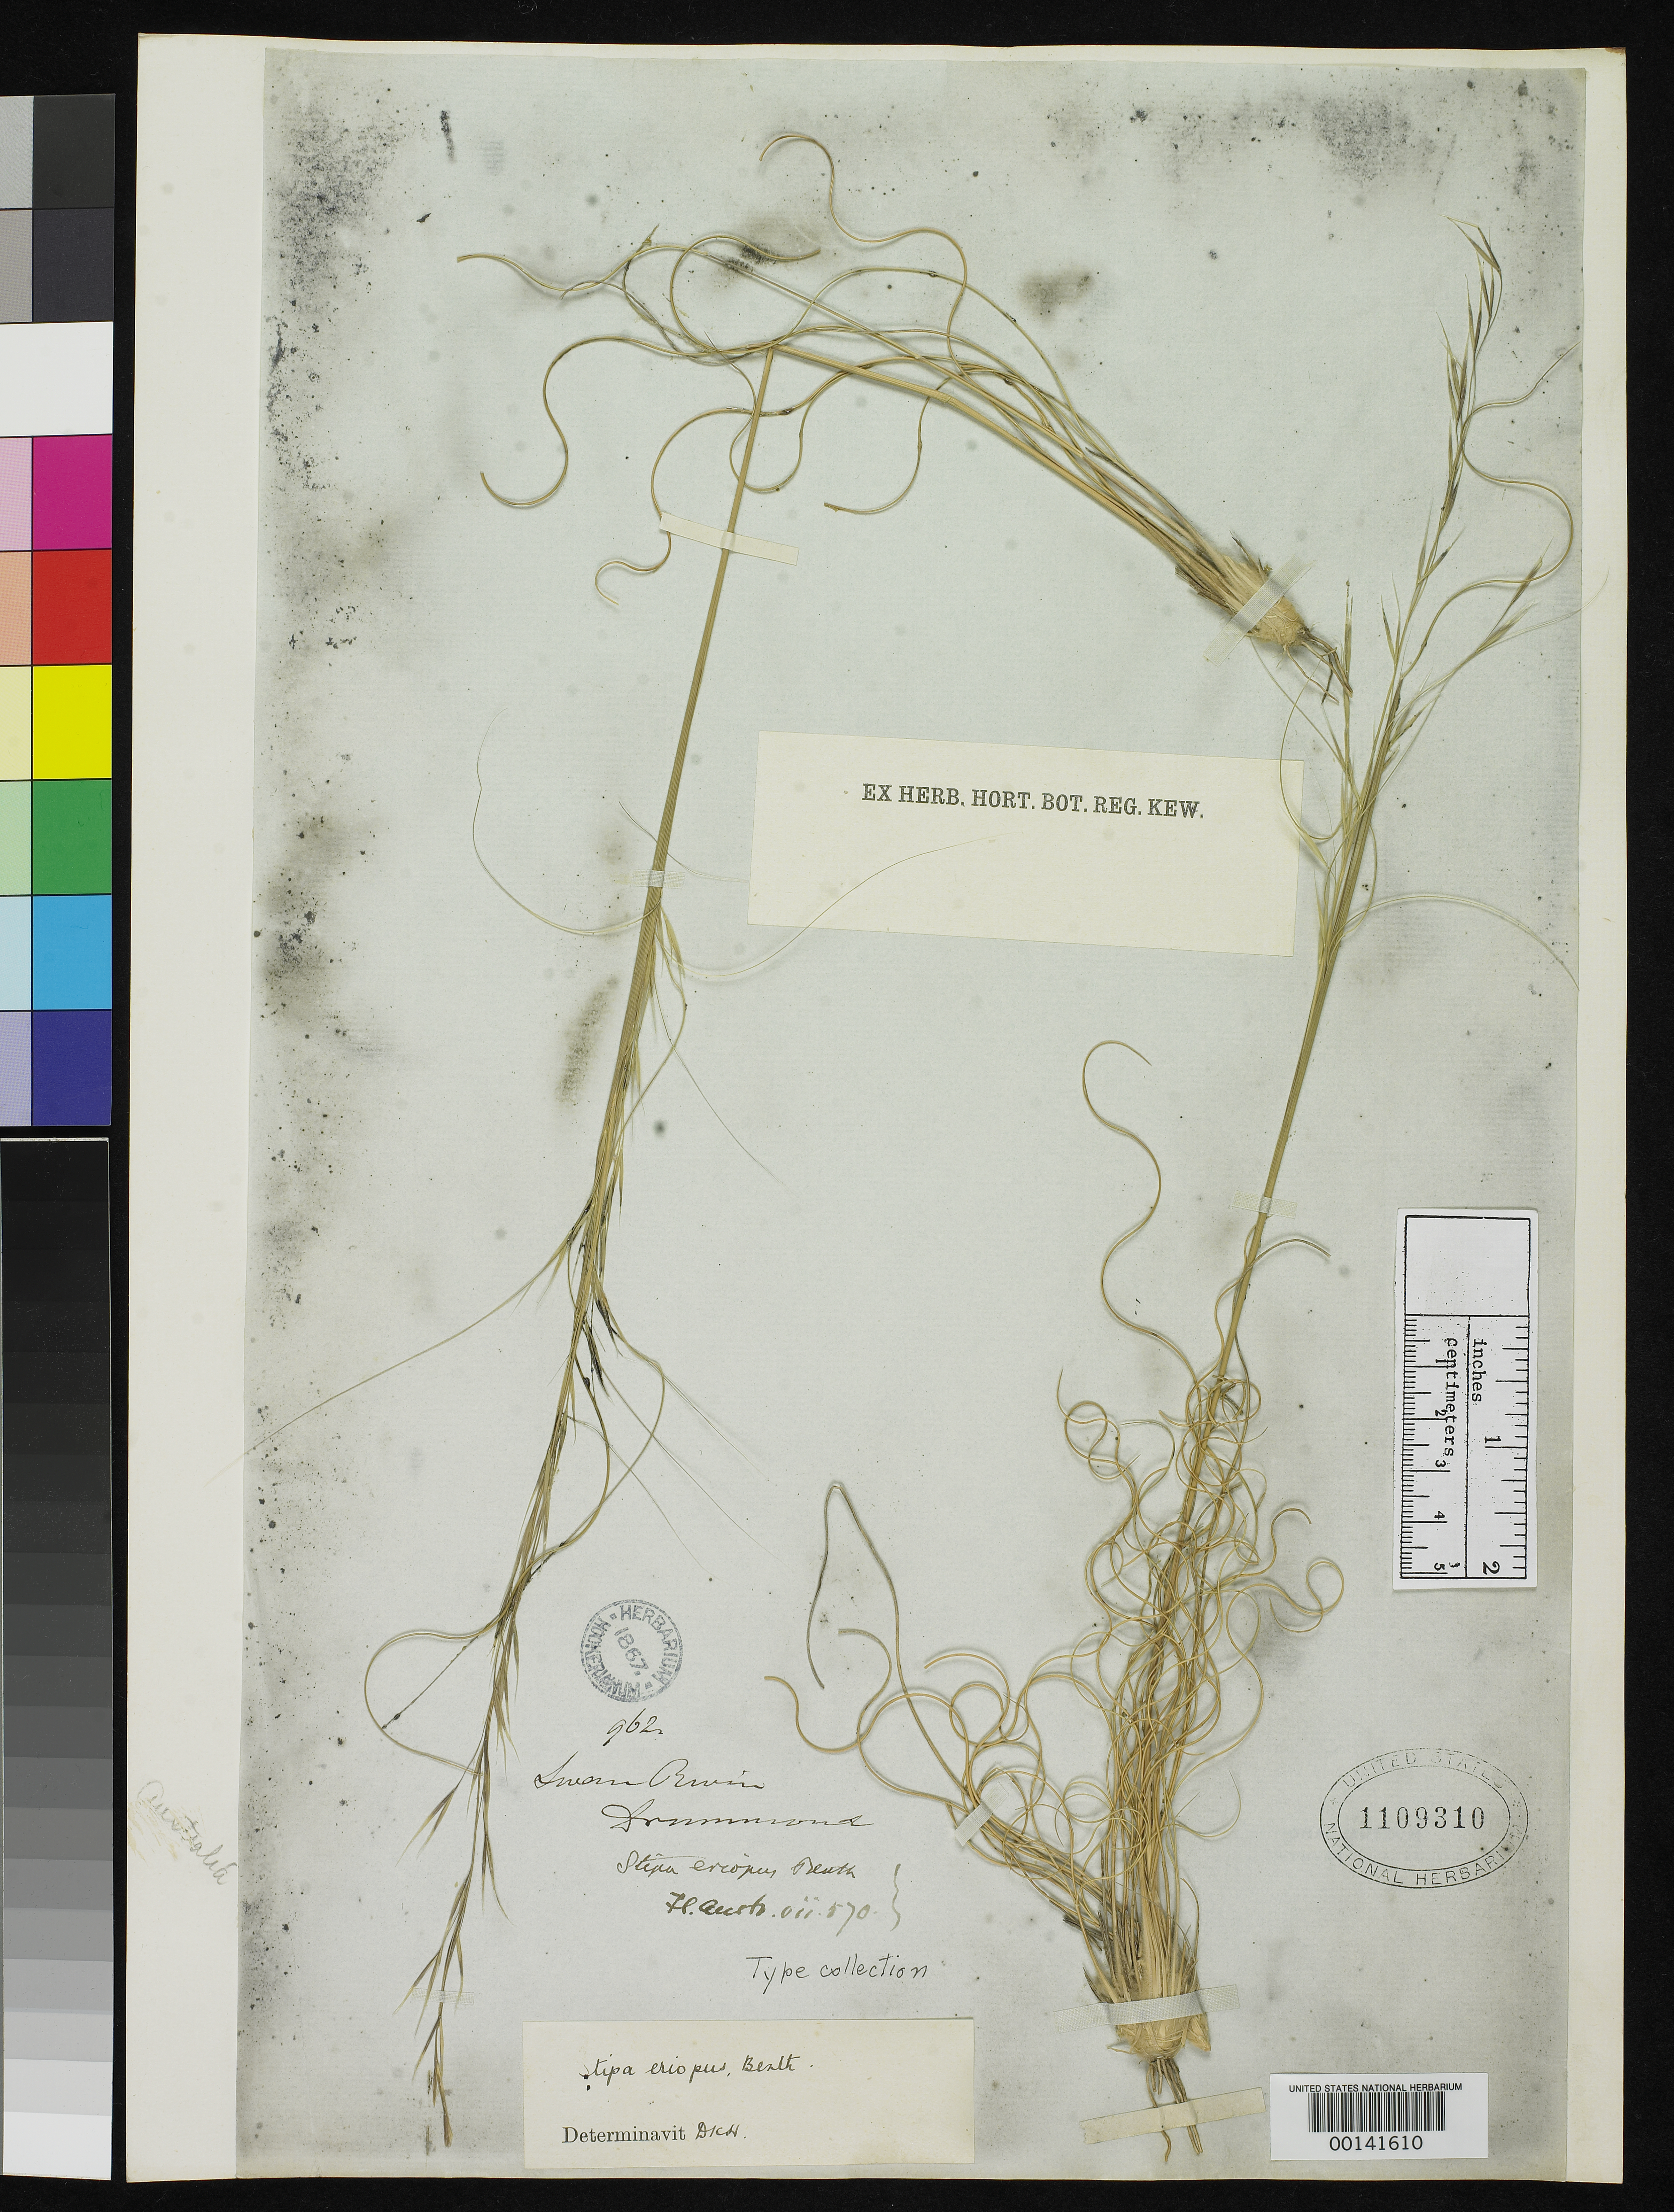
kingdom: Plantae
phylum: Tracheophyta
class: Liliopsida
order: Poales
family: Poaceae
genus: Stipa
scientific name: Stipa eriopus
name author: Benth.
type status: Isotype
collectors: J. Drummond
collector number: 962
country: Australia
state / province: Western Australia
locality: Swan River.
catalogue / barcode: US 1109310